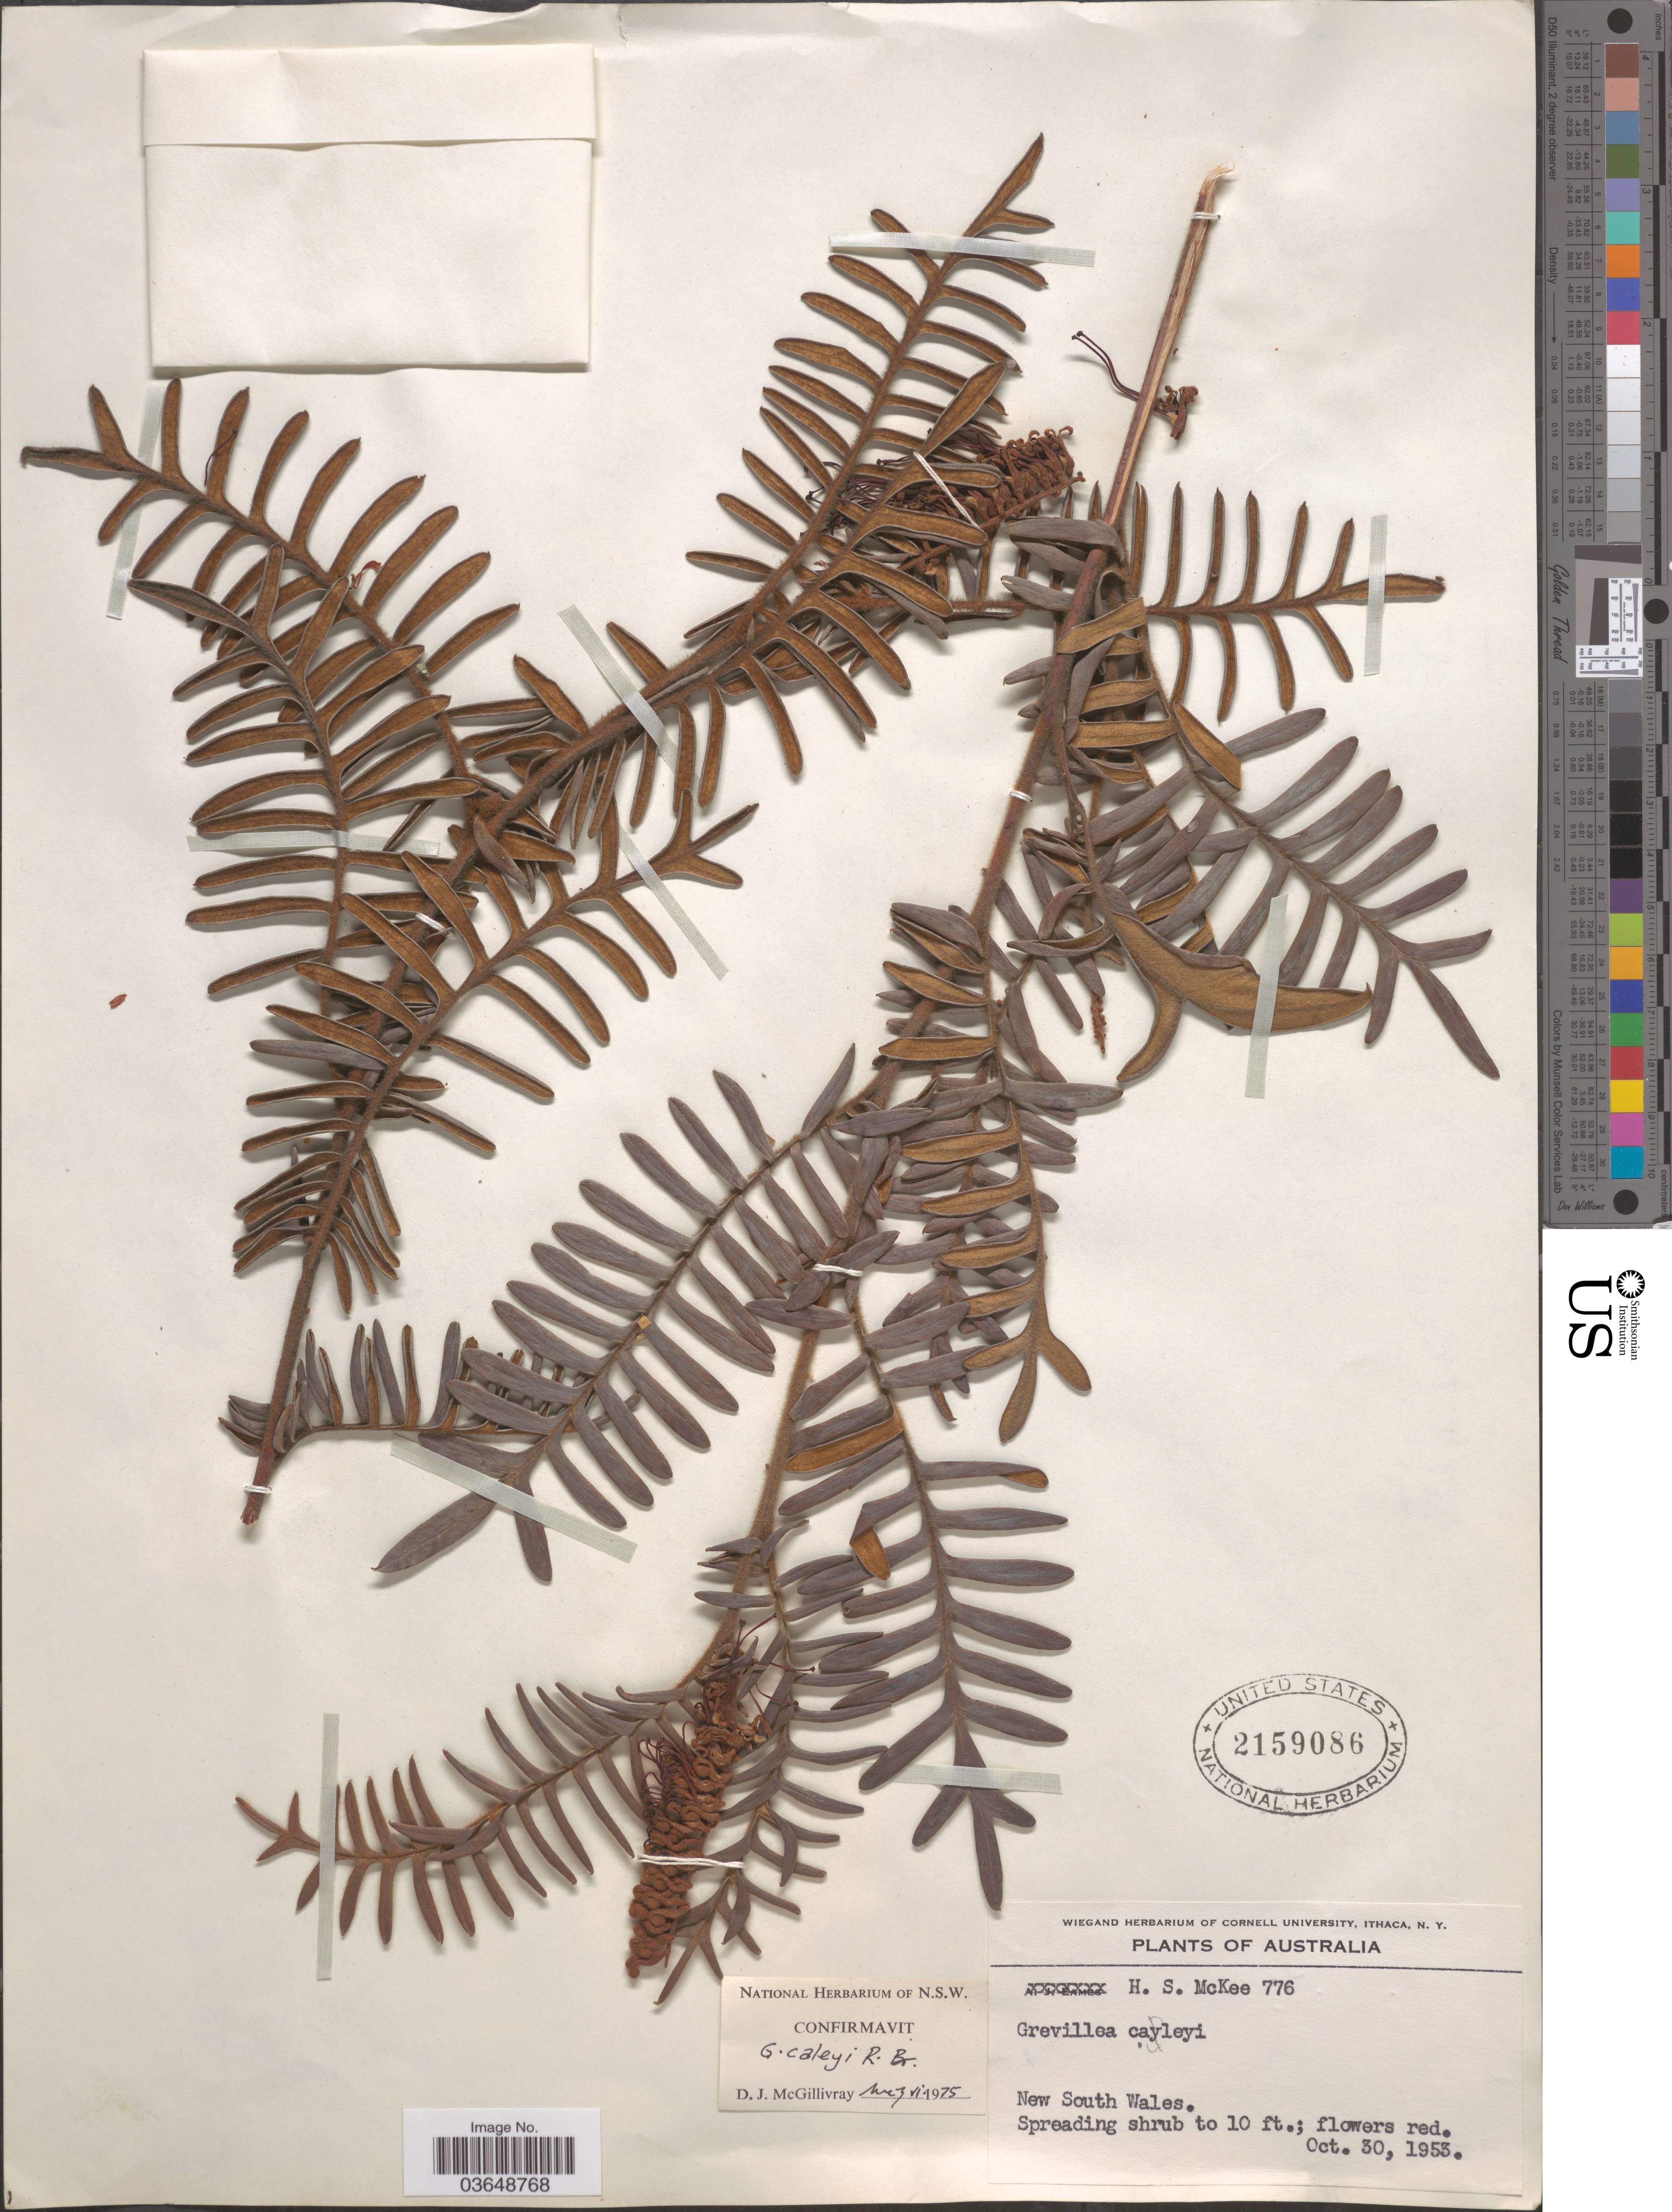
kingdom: Plantae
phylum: Tracheophyta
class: Magnoliopsida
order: Proteales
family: Proteaceae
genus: Grevillea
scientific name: Grevillea caleyi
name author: R. Br.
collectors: H. S. McKee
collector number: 776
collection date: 1953-10-30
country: Australia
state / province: New South Wales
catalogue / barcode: US 2159086